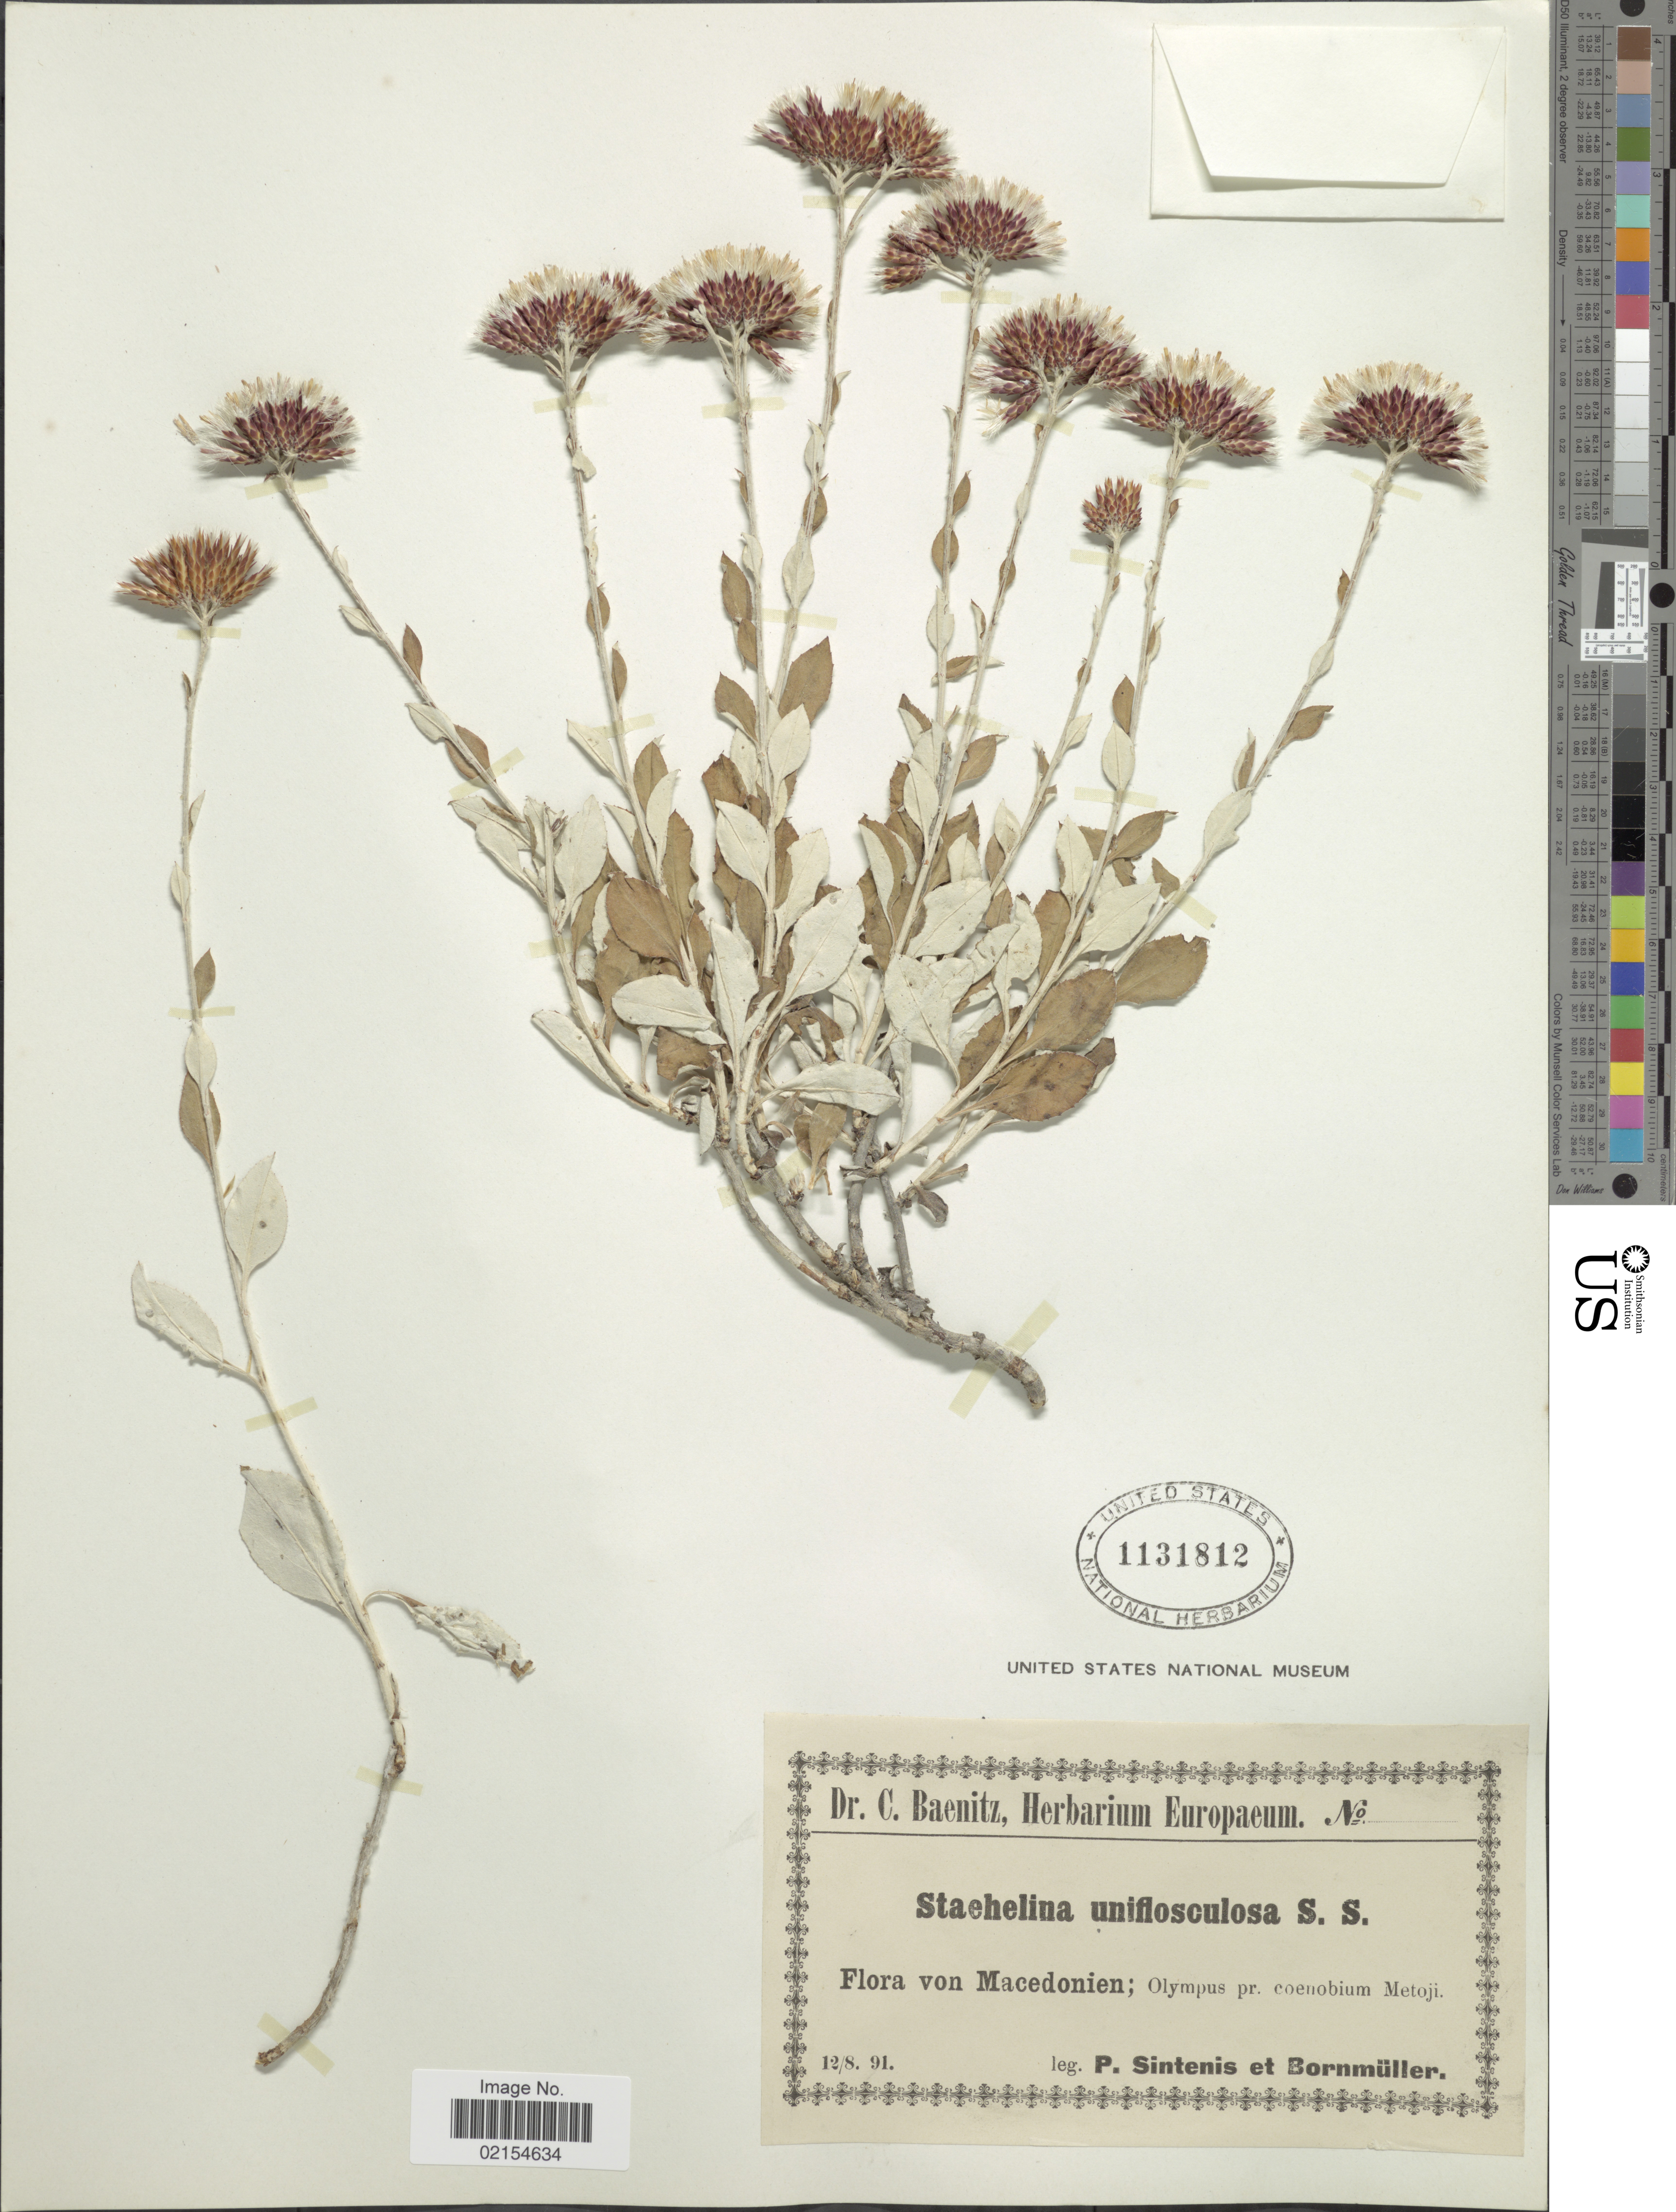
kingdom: Plantae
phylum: Tracheophyta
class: Magnoliopsida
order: Asterales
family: Asteraceae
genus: Staehelina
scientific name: Staehelina uniflosculosa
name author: Sibth. & Sm.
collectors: P. Sintenis & Bornmüller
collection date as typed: Transcribed d/m/y: 12/8/91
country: Greece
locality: Von Macedonien: Olympus pr. coenobium Metoji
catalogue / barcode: US 1131812